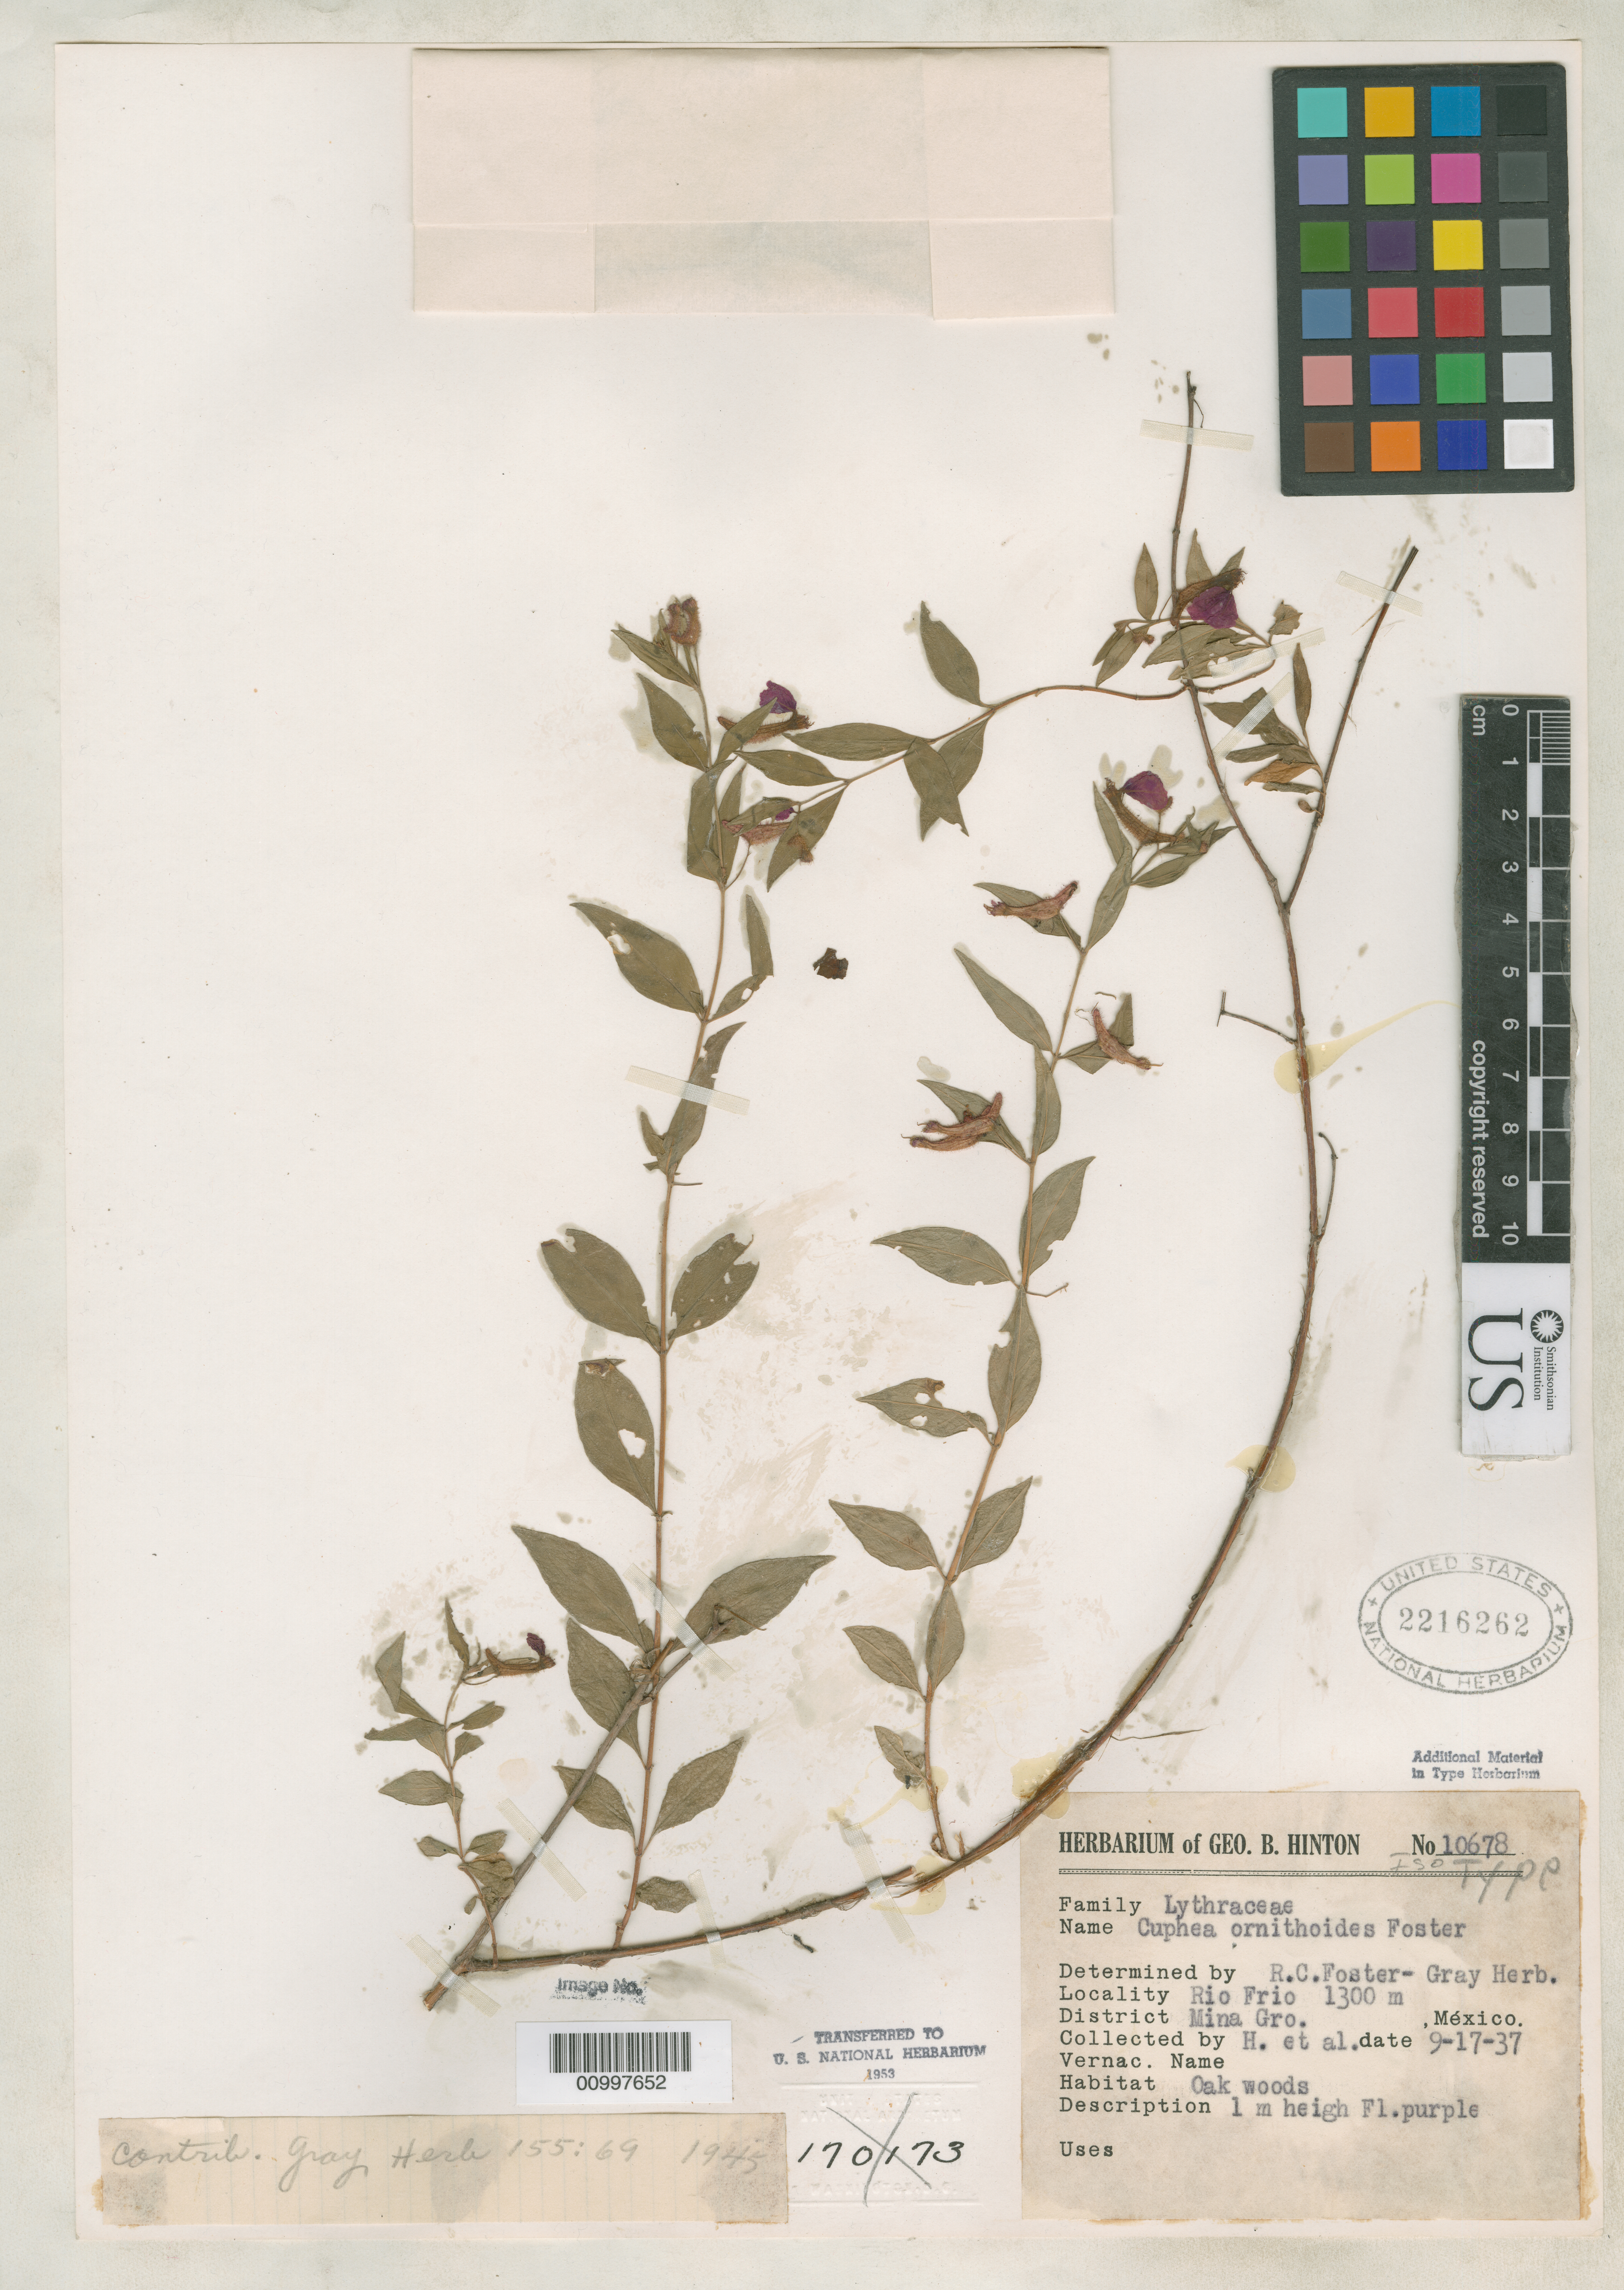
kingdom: Plantae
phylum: Tracheophyta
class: Magnoliopsida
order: Myrtales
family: Lythraceae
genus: Cuphea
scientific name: Cuphea ornithoides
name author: R.C. Foster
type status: Isotype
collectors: G. B. Hinton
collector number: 10678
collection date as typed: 17 Sep 1937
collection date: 1937-09-17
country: Mexico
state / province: Guerrero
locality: Rio Frio. District -Mina Gro.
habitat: Oak woods.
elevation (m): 1300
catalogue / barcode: US 2216262